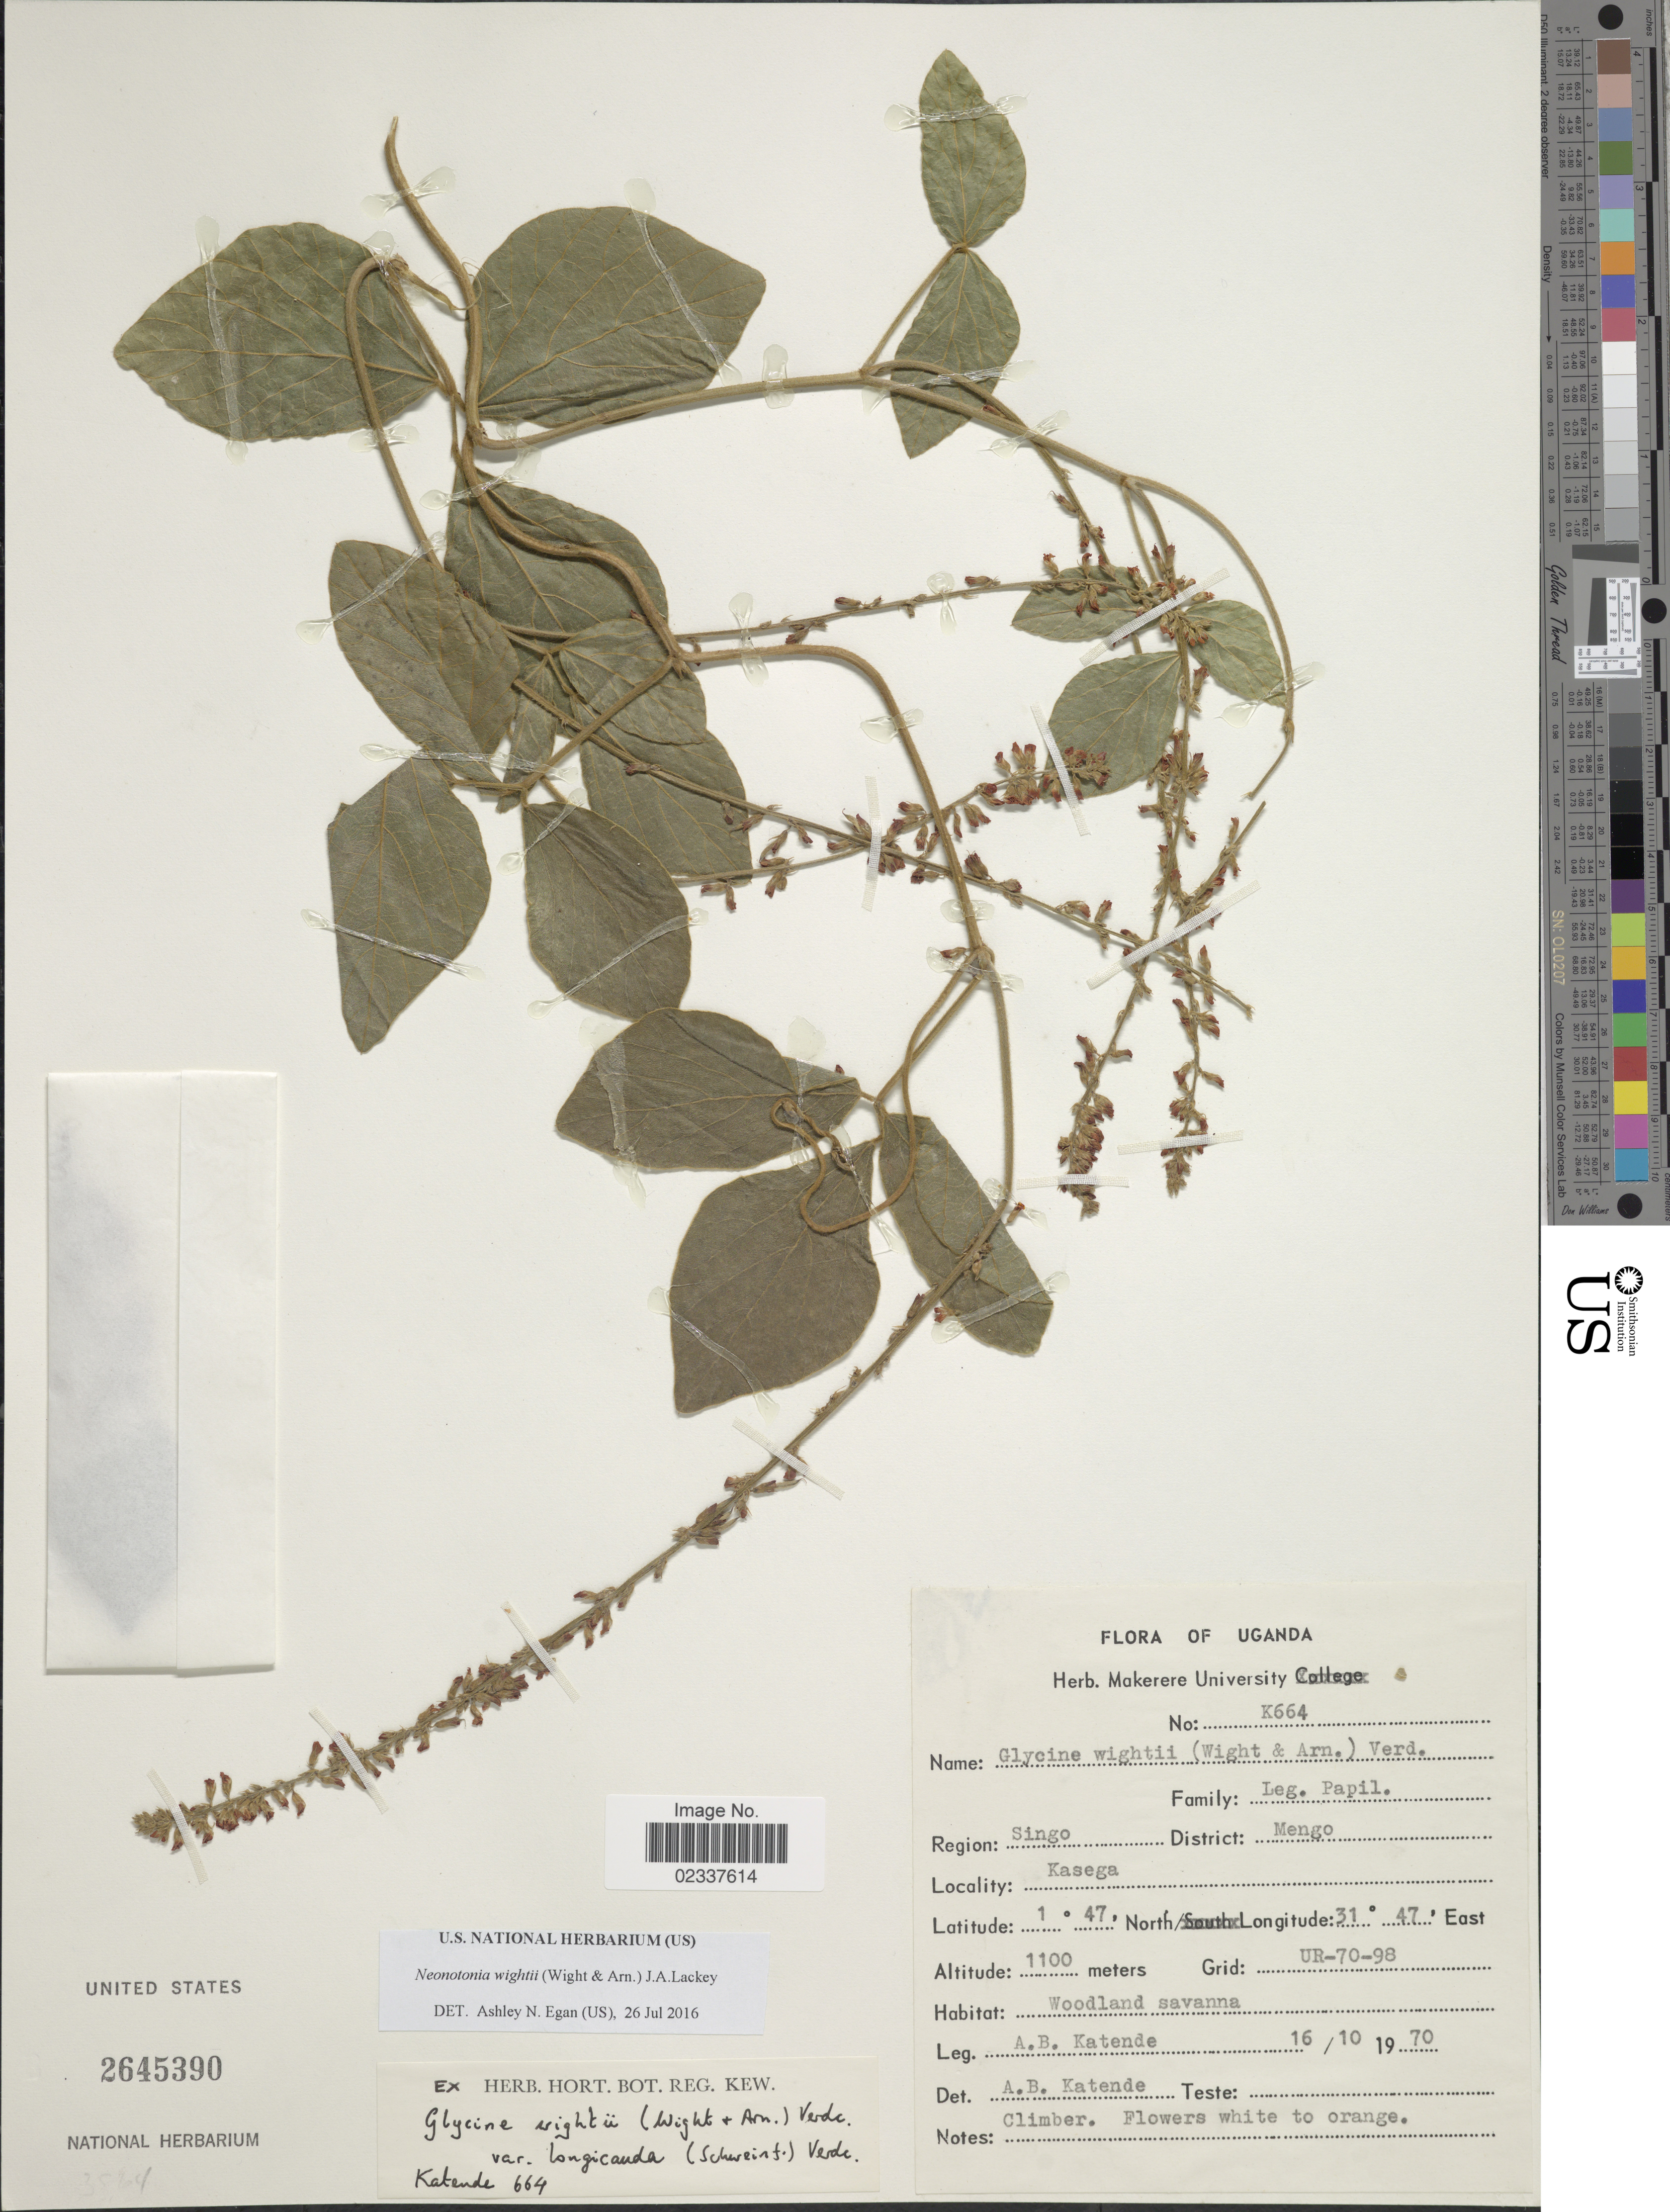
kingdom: Plantae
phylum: Tracheophyta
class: Magnoliopsida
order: Fabales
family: Fabaceae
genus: Neonotonia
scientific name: Neonotonia wightii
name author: (Arn.) J.A. Lackey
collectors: A. Katende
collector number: K664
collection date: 1970-10-16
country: Uganda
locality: Region Singo, District Mengo, Kasega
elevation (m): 1100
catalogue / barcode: US 2645390